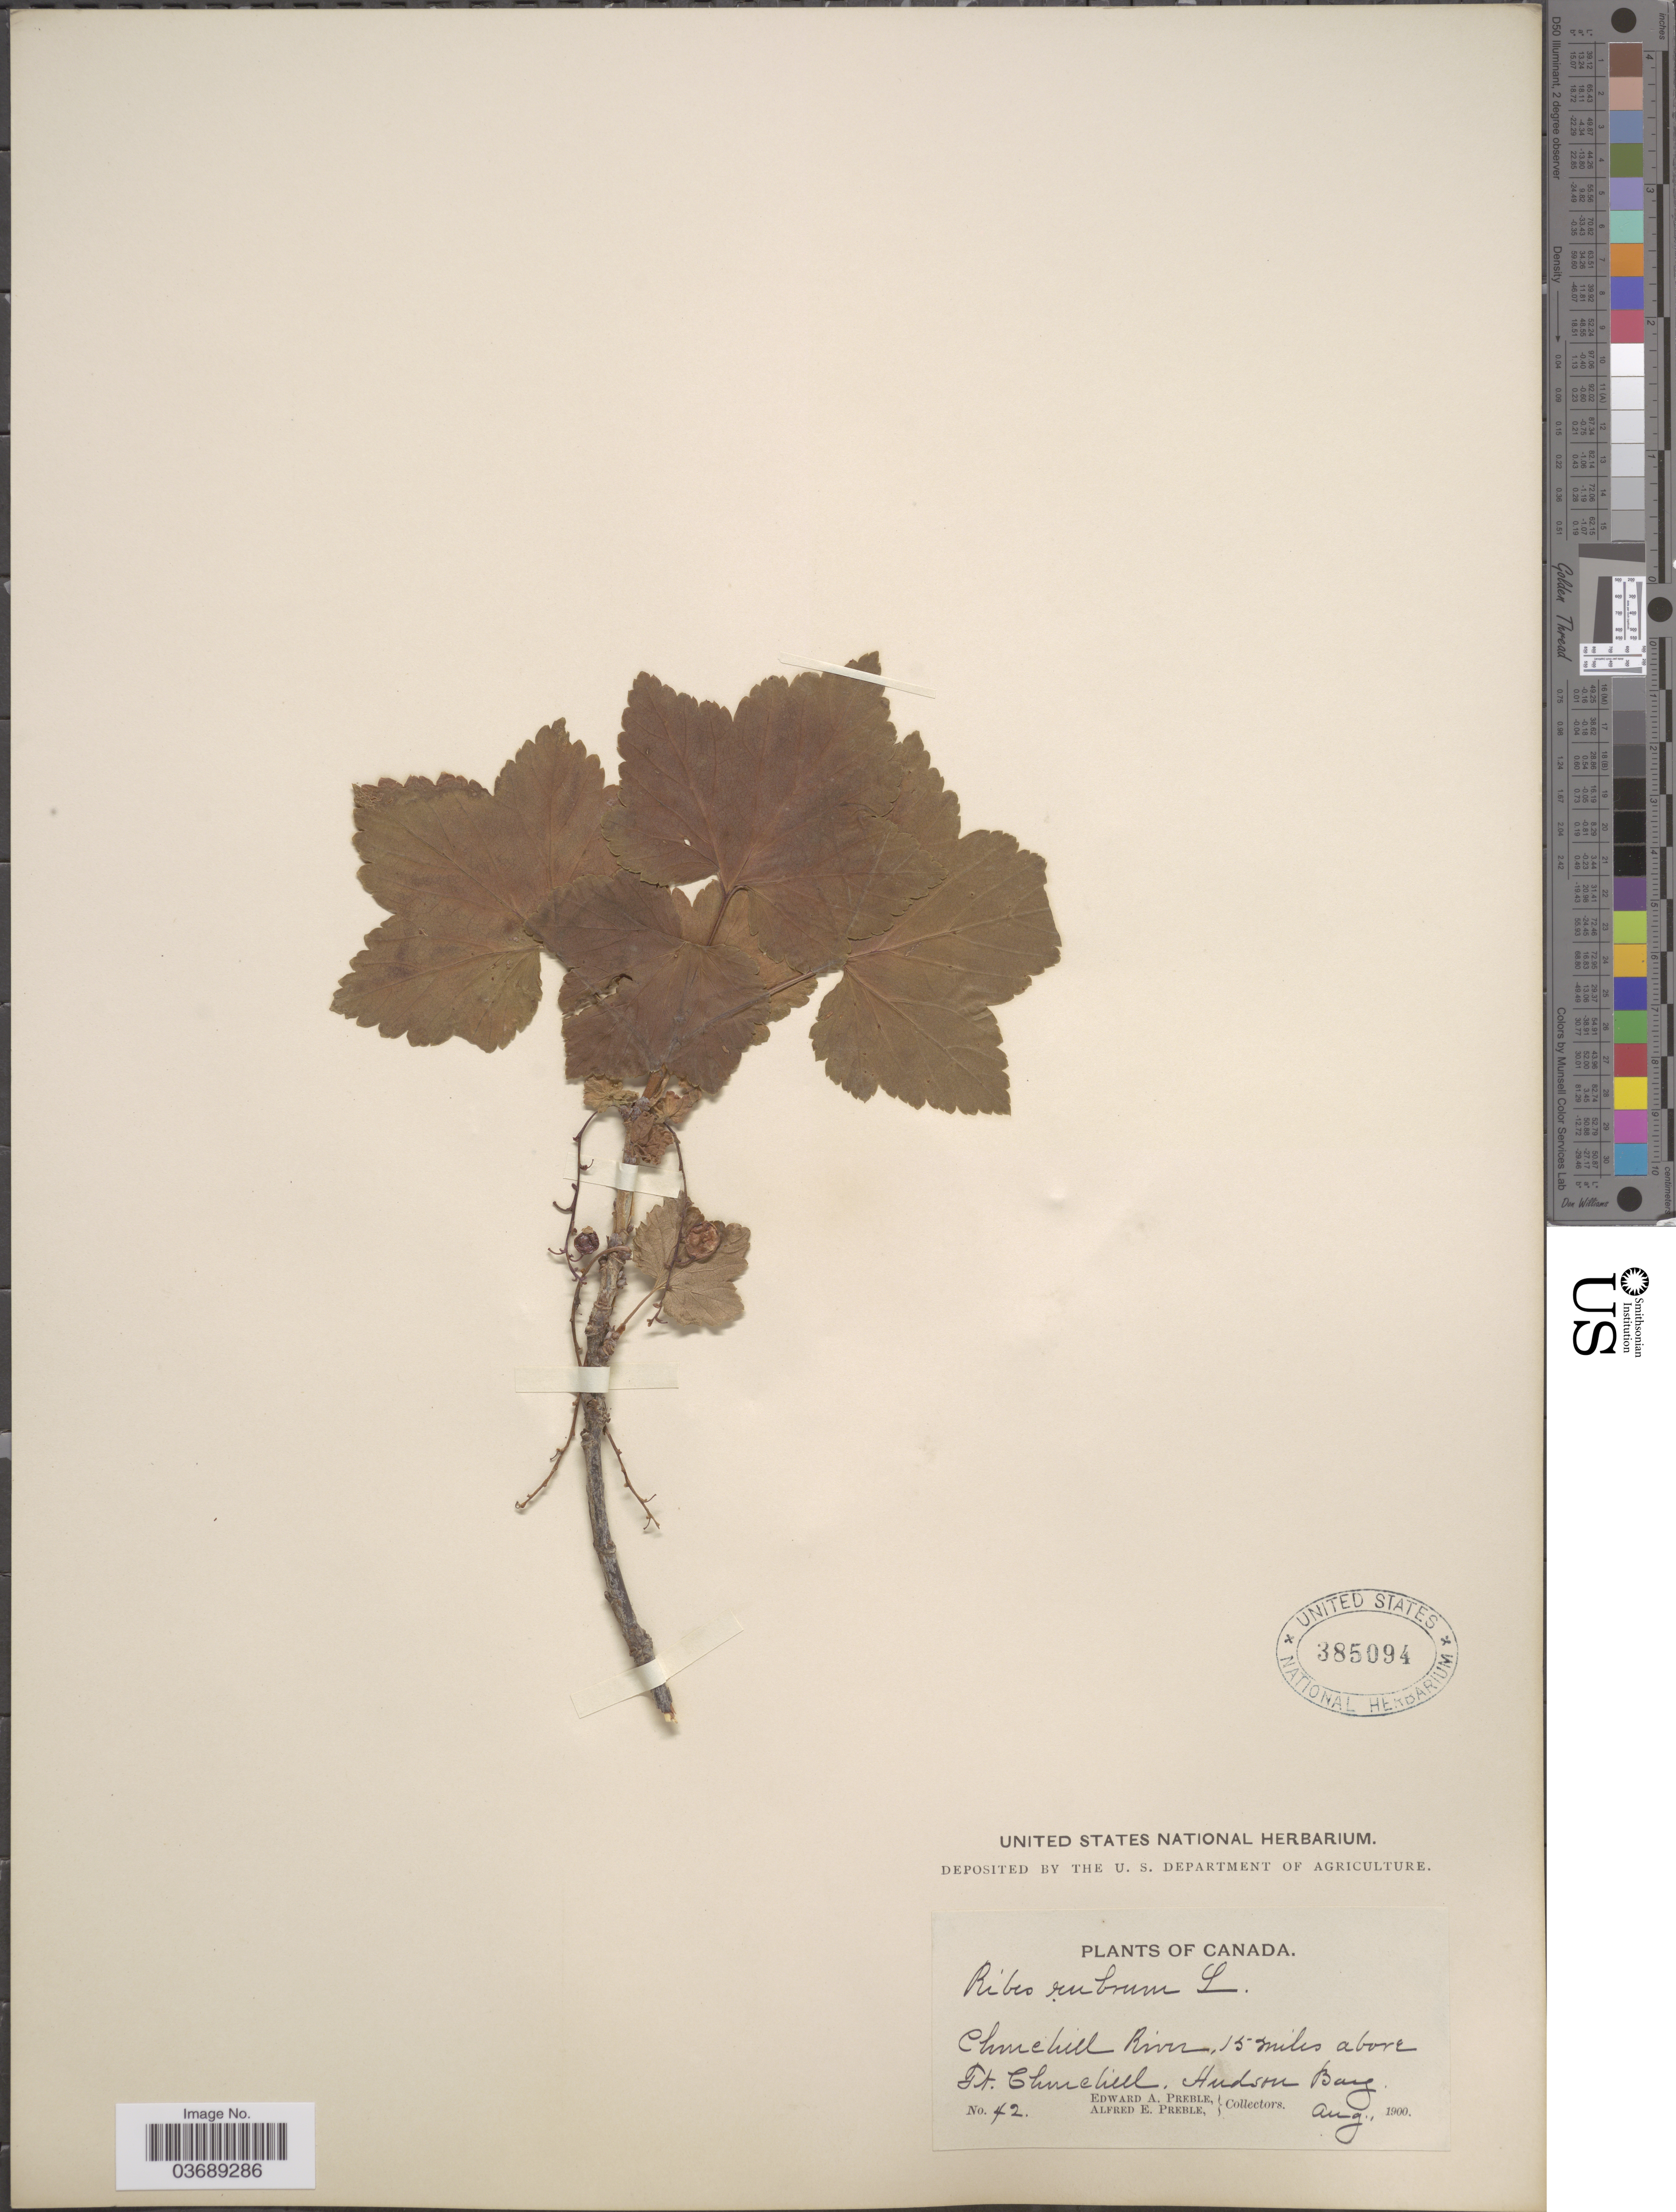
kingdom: Plantae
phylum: Tracheophyta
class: Magnoliopsida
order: Saxifragales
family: Grossulariaceae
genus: Ribes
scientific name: Ribes triste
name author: Pall.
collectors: E. Preble & A. Preble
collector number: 42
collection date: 1900-08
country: Canada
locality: Churchill River, 15 miles above Ft. Churchill, Hudson Bay.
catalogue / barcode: US 385094